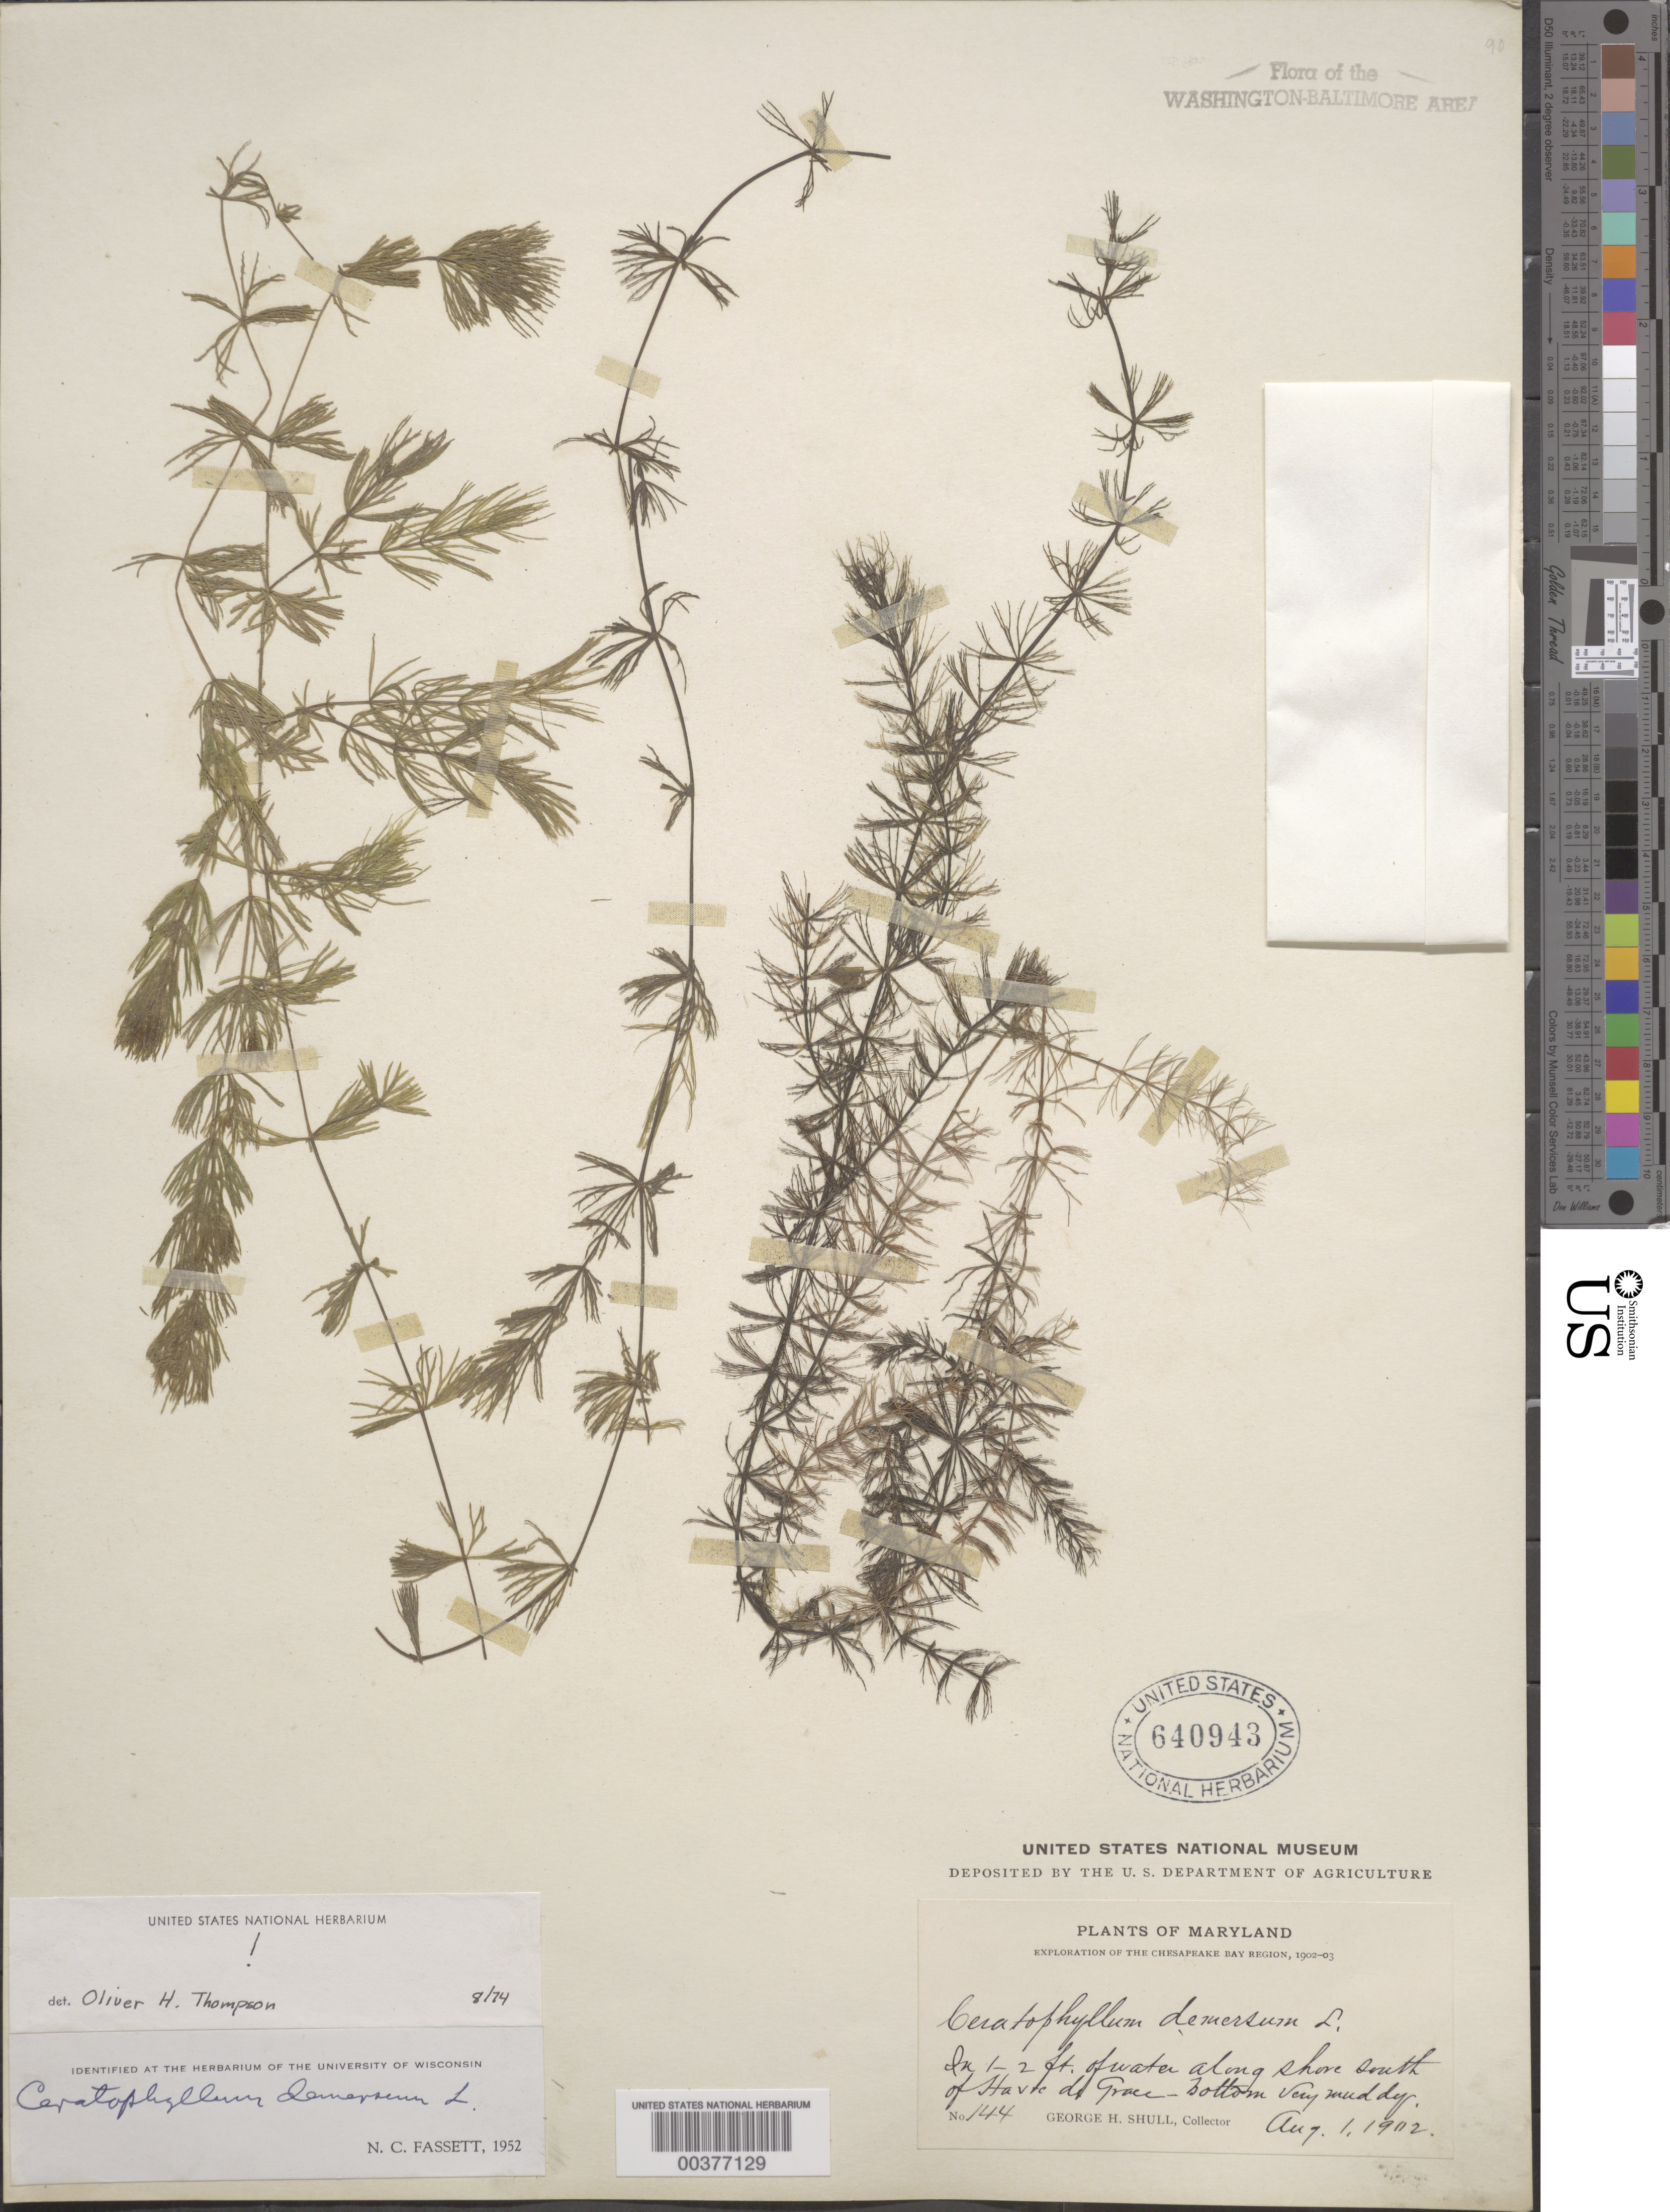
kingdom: Plantae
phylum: Tracheophyta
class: Magnoliopsida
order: Ceratophyllales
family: Ceratophyllaceae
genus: Ceratophyllum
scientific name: Ceratophyllum demersum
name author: L.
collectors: G. H. Shull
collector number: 144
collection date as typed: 01 Aug 1902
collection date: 1902-08-01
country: United States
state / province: Maryland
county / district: Harford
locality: South of Havre De Grace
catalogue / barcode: US 640943